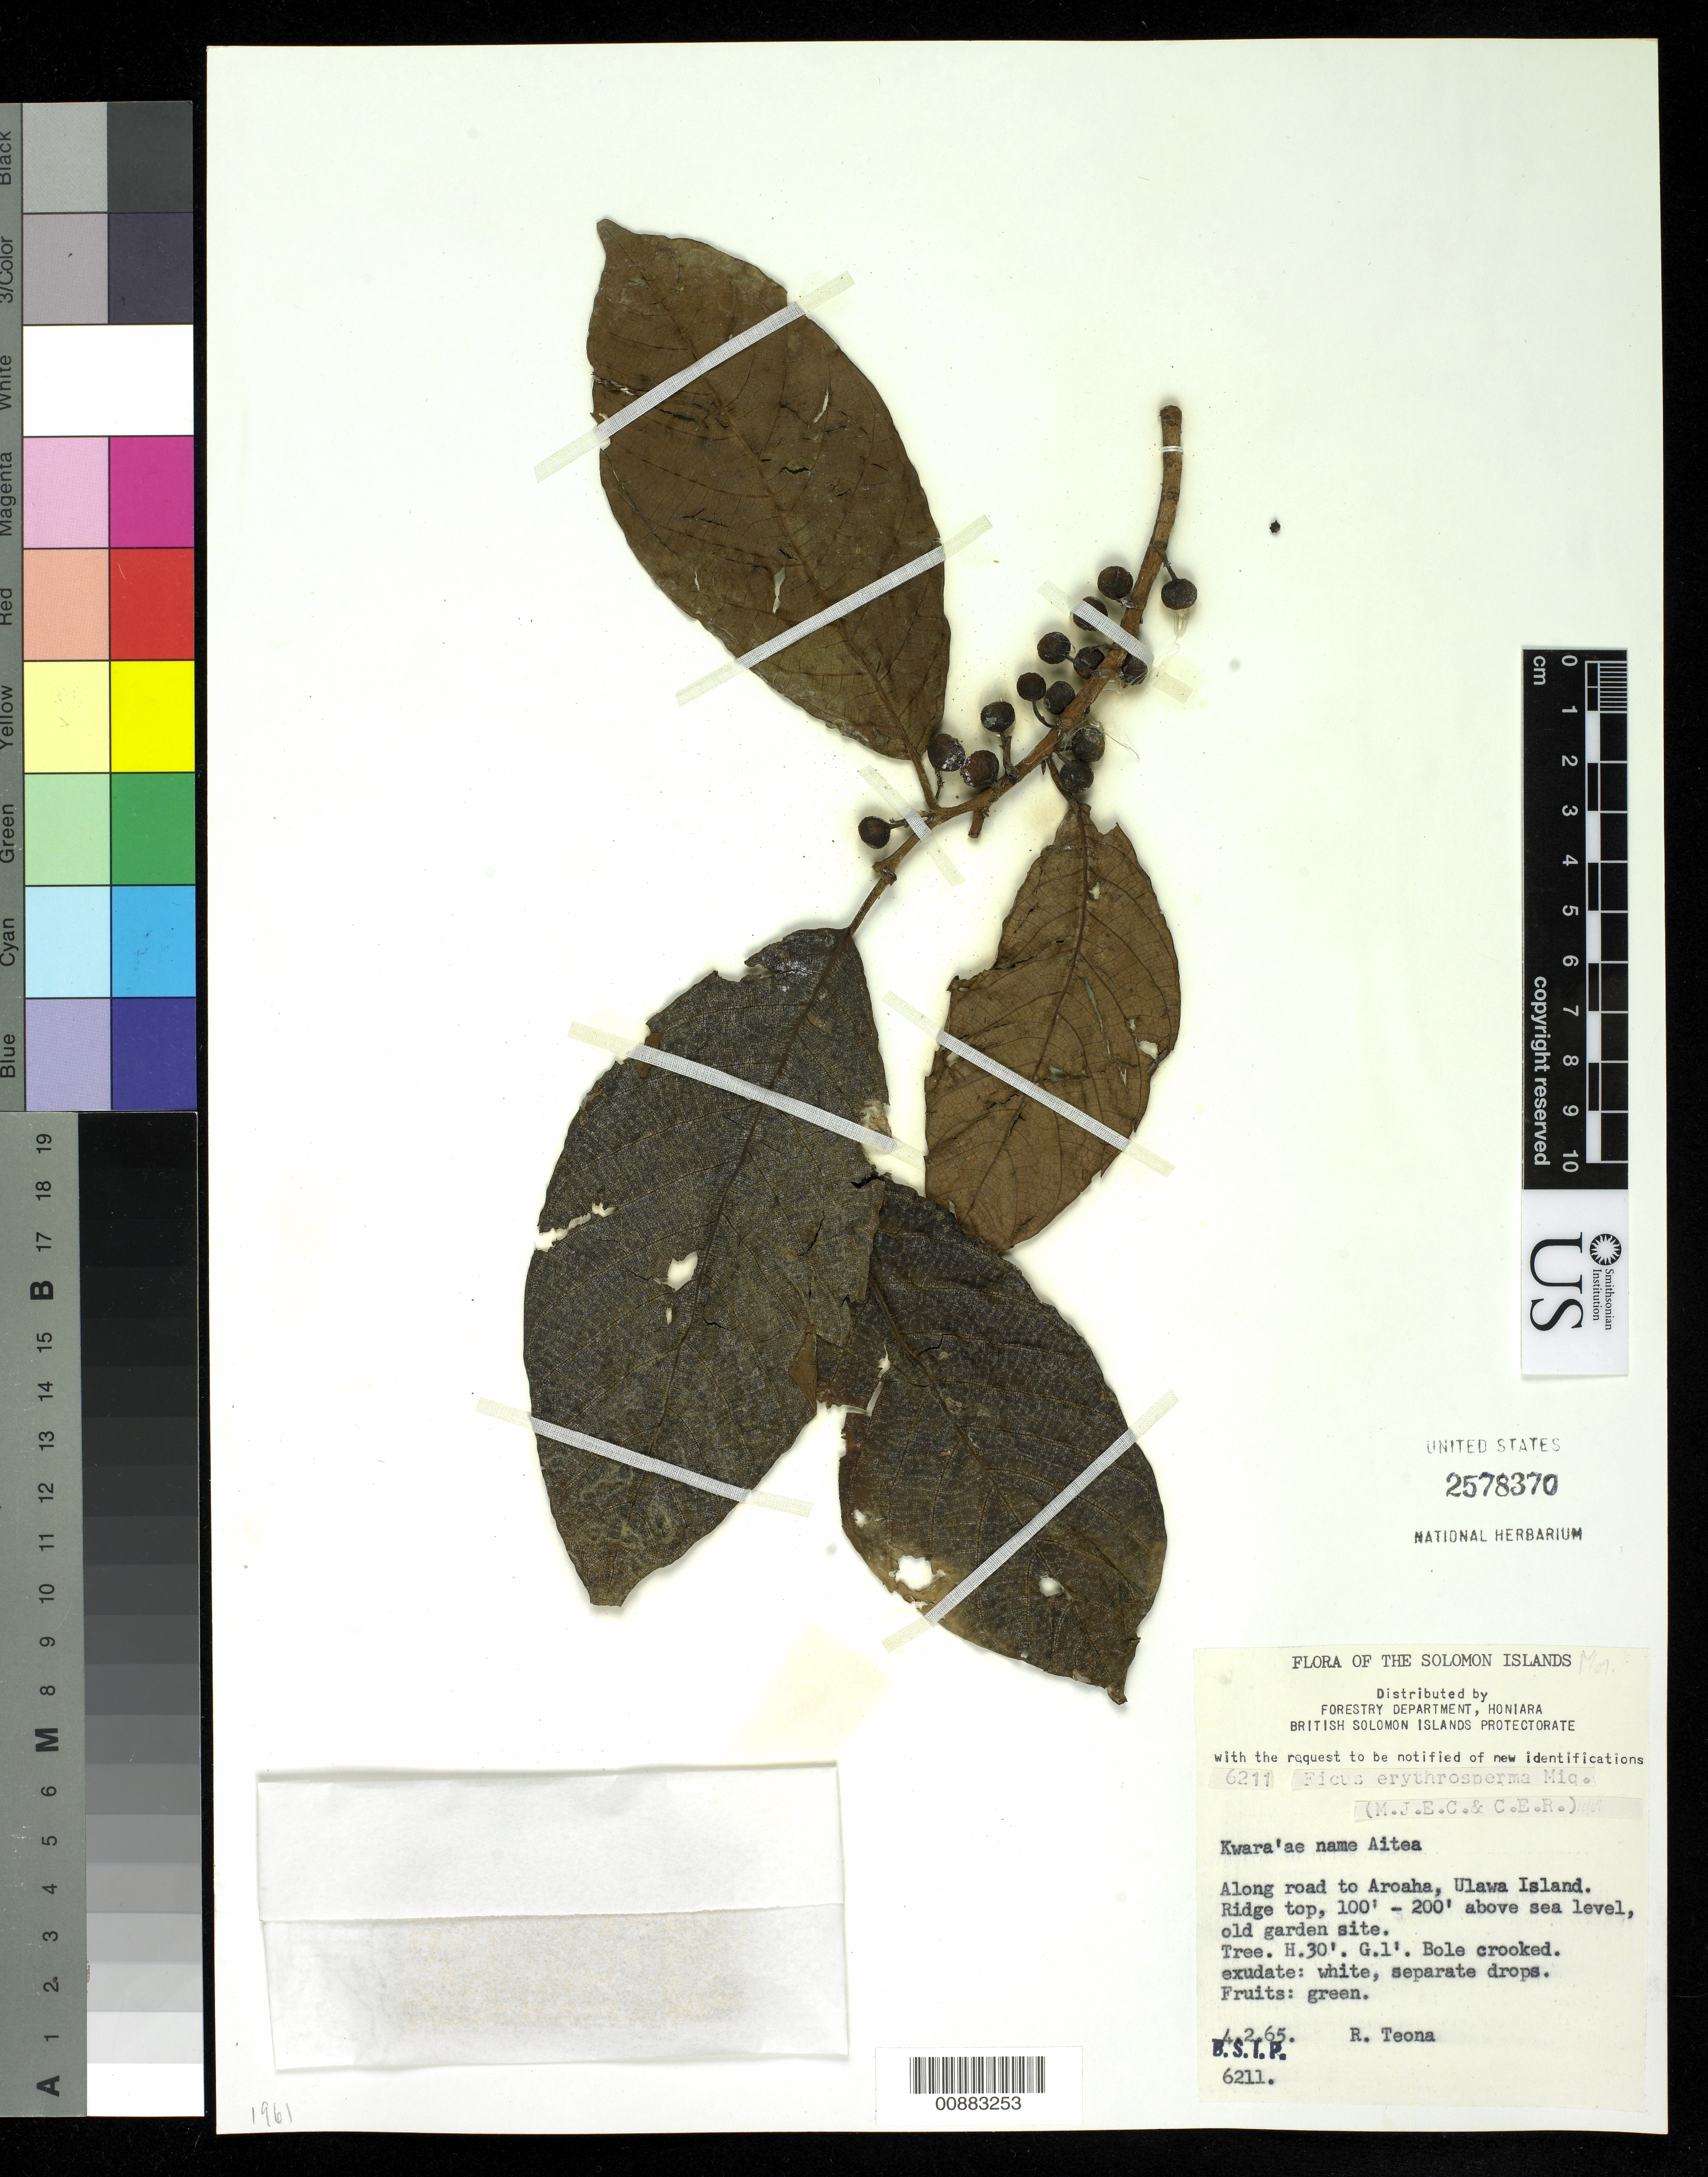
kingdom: Plantae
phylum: Tracheophyta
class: Magnoliopsida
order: Rosales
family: Moraceae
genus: Ficus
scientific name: Ficus erythrosperma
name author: Miq.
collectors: R. Teona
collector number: BSIP 6211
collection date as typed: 04 Feb 1965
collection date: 1965-02-04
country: Solomon Islands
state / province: Makira-Ulawa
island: Ulawa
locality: Along road to Aroaha.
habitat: Ridge top.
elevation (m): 61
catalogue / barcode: US 2578370